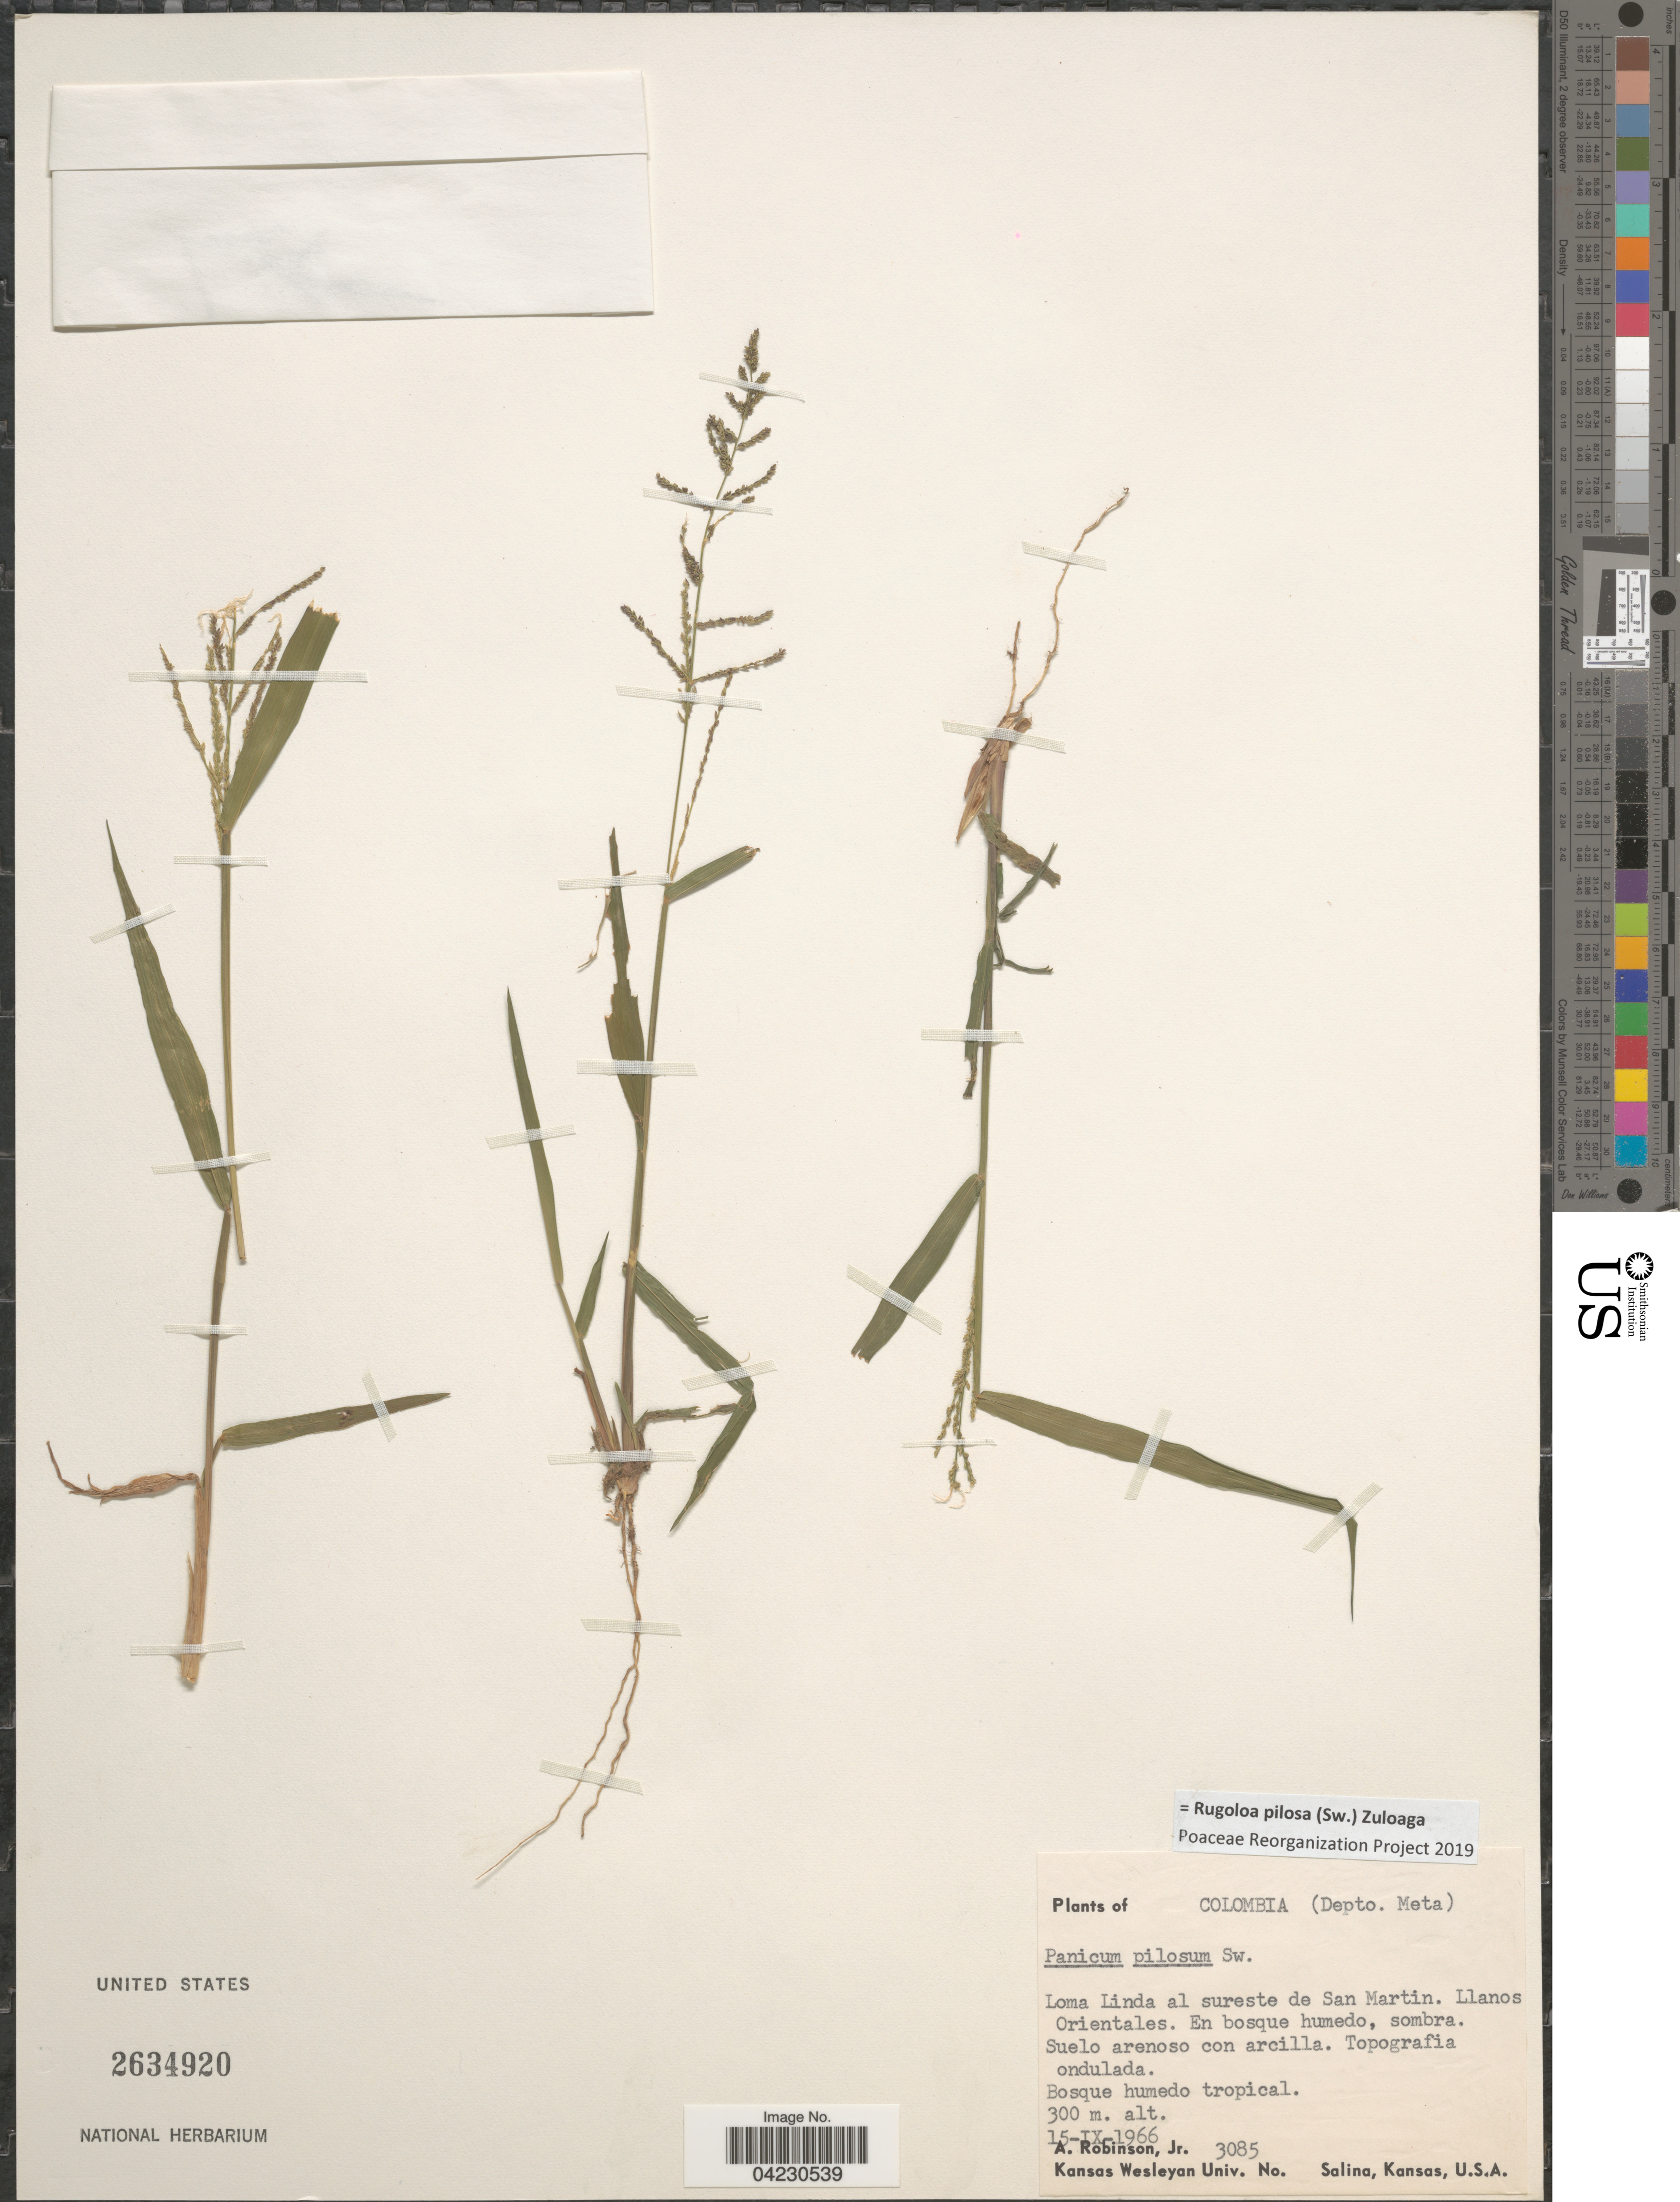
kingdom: Plantae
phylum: Tracheophyta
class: Liliopsida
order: Poales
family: Poaceae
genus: Rugoloa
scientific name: Rugoloa pilosa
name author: (Sw.) Zuloaga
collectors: A. Robinson Jr.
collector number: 3085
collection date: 1966-09-15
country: Colombia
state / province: Meta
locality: (Depto. Meta). Loma Linda al sureste de San Martin. Llanos Orientales.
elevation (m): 300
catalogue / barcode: US 2634920